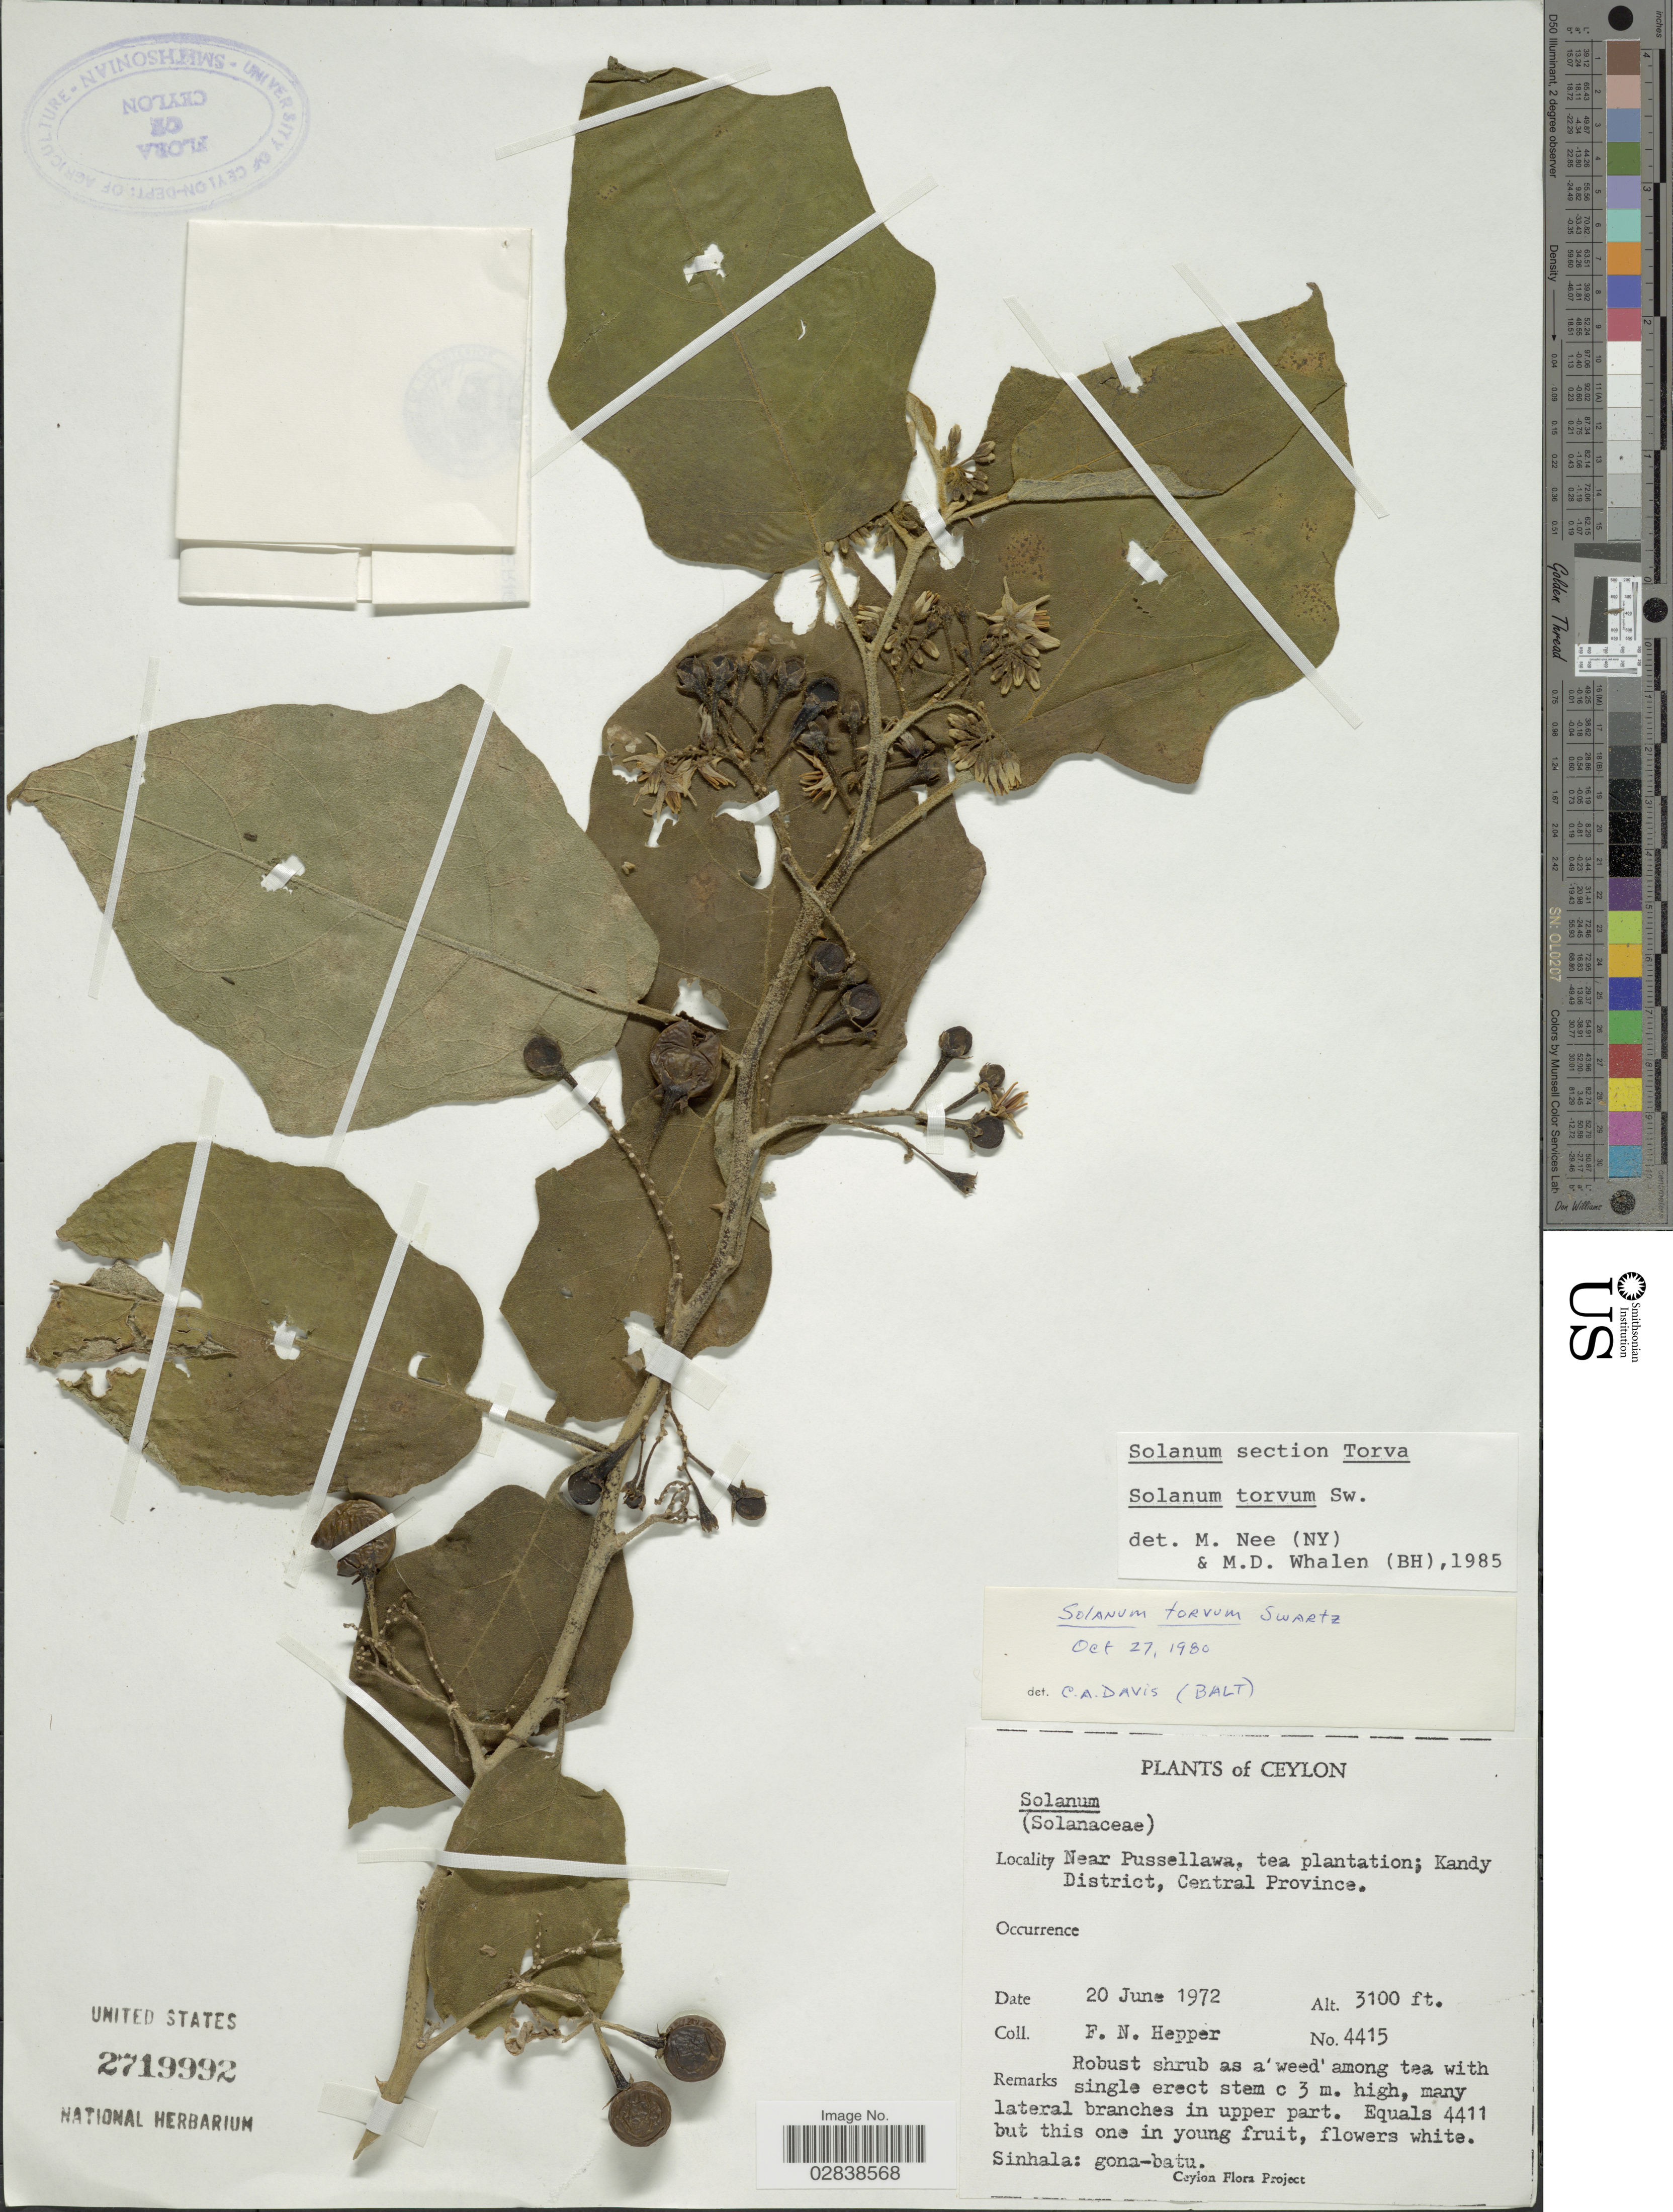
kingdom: Plantae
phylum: Tracheophyta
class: Magnoliopsida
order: Solanales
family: Solanaceae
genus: Solanum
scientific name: Solanum torvum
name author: Sw.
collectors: F. Hepper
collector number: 4415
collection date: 1972-06-20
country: Sri Lanka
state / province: Central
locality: Ceylon, Near Pussellawa, tea plantation; Kandy District, Central Province.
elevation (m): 945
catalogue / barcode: US 2719992